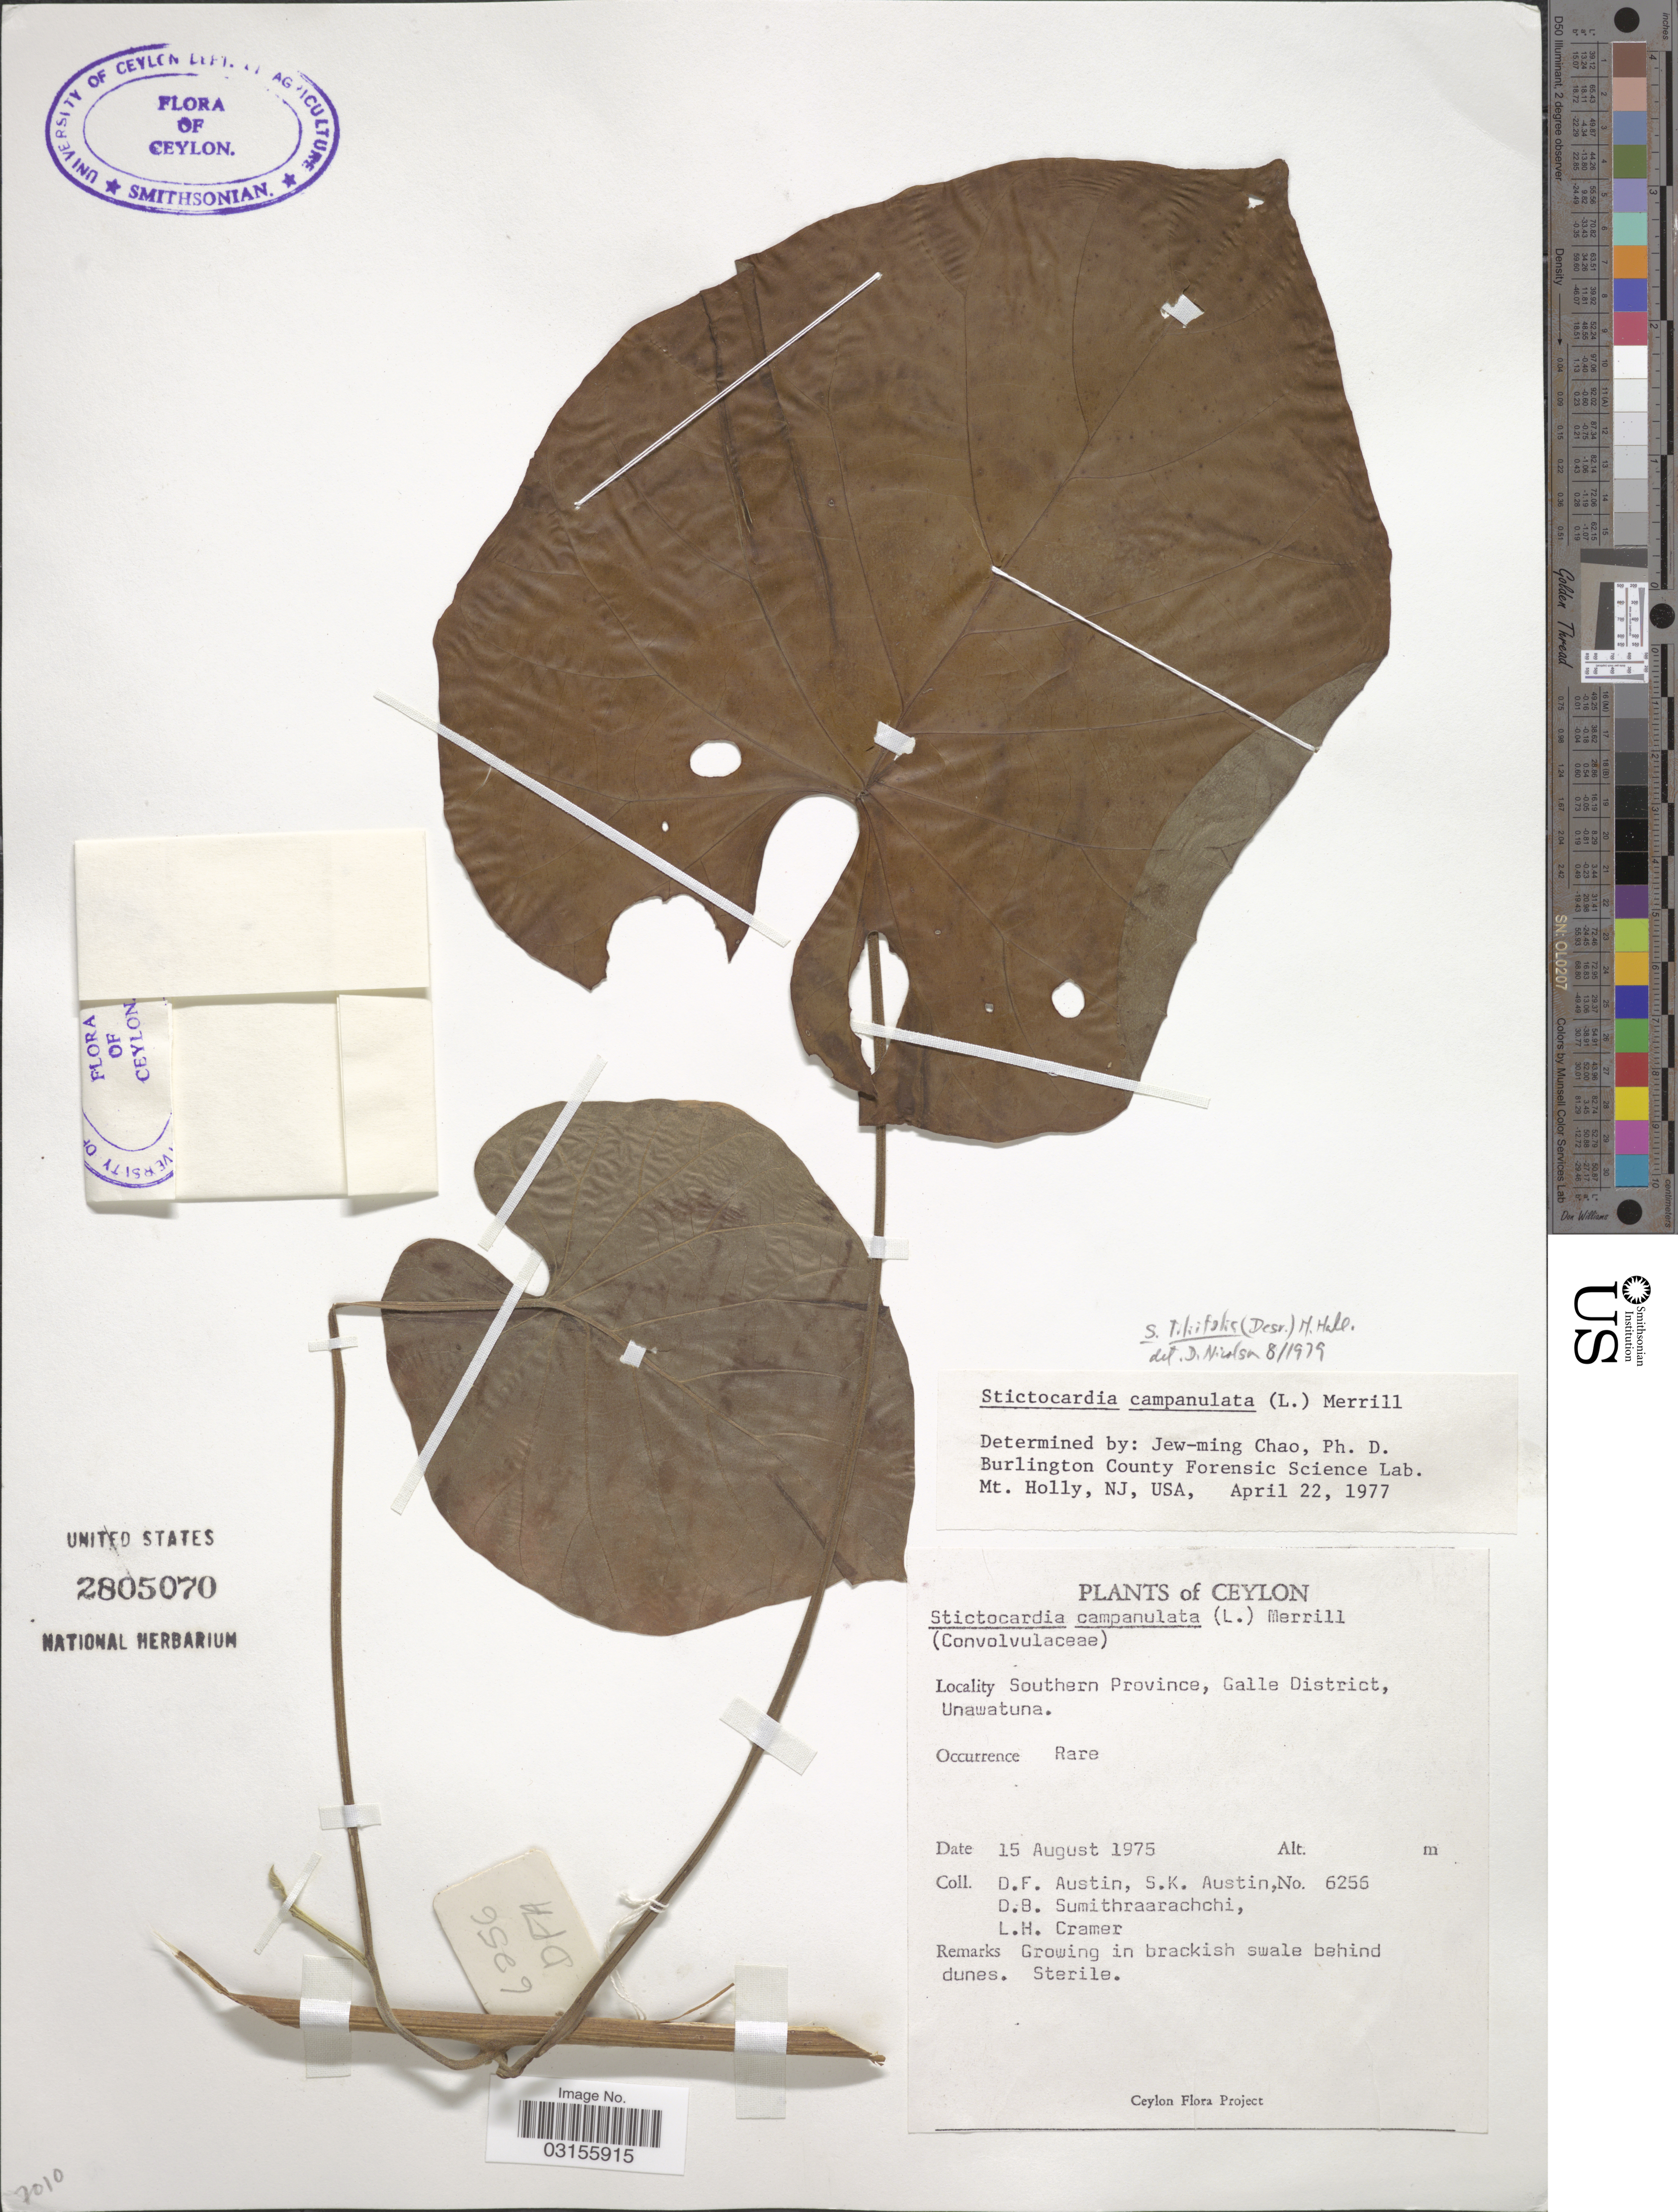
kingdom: Plantae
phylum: Tracheophyta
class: Magnoliopsida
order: Solanales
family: Convolvulaceae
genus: Stictocardia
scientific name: Stictocardia tiliifolia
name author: (Desr.) Hallier f.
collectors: D. Austin, S. Austin, D. B. Sumithraarachchi & L. H. Cramer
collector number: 6256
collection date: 1975-08-15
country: Sri Lanka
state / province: Southern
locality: Ceylon. Galle District, Unawatuna.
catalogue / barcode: US 2805070